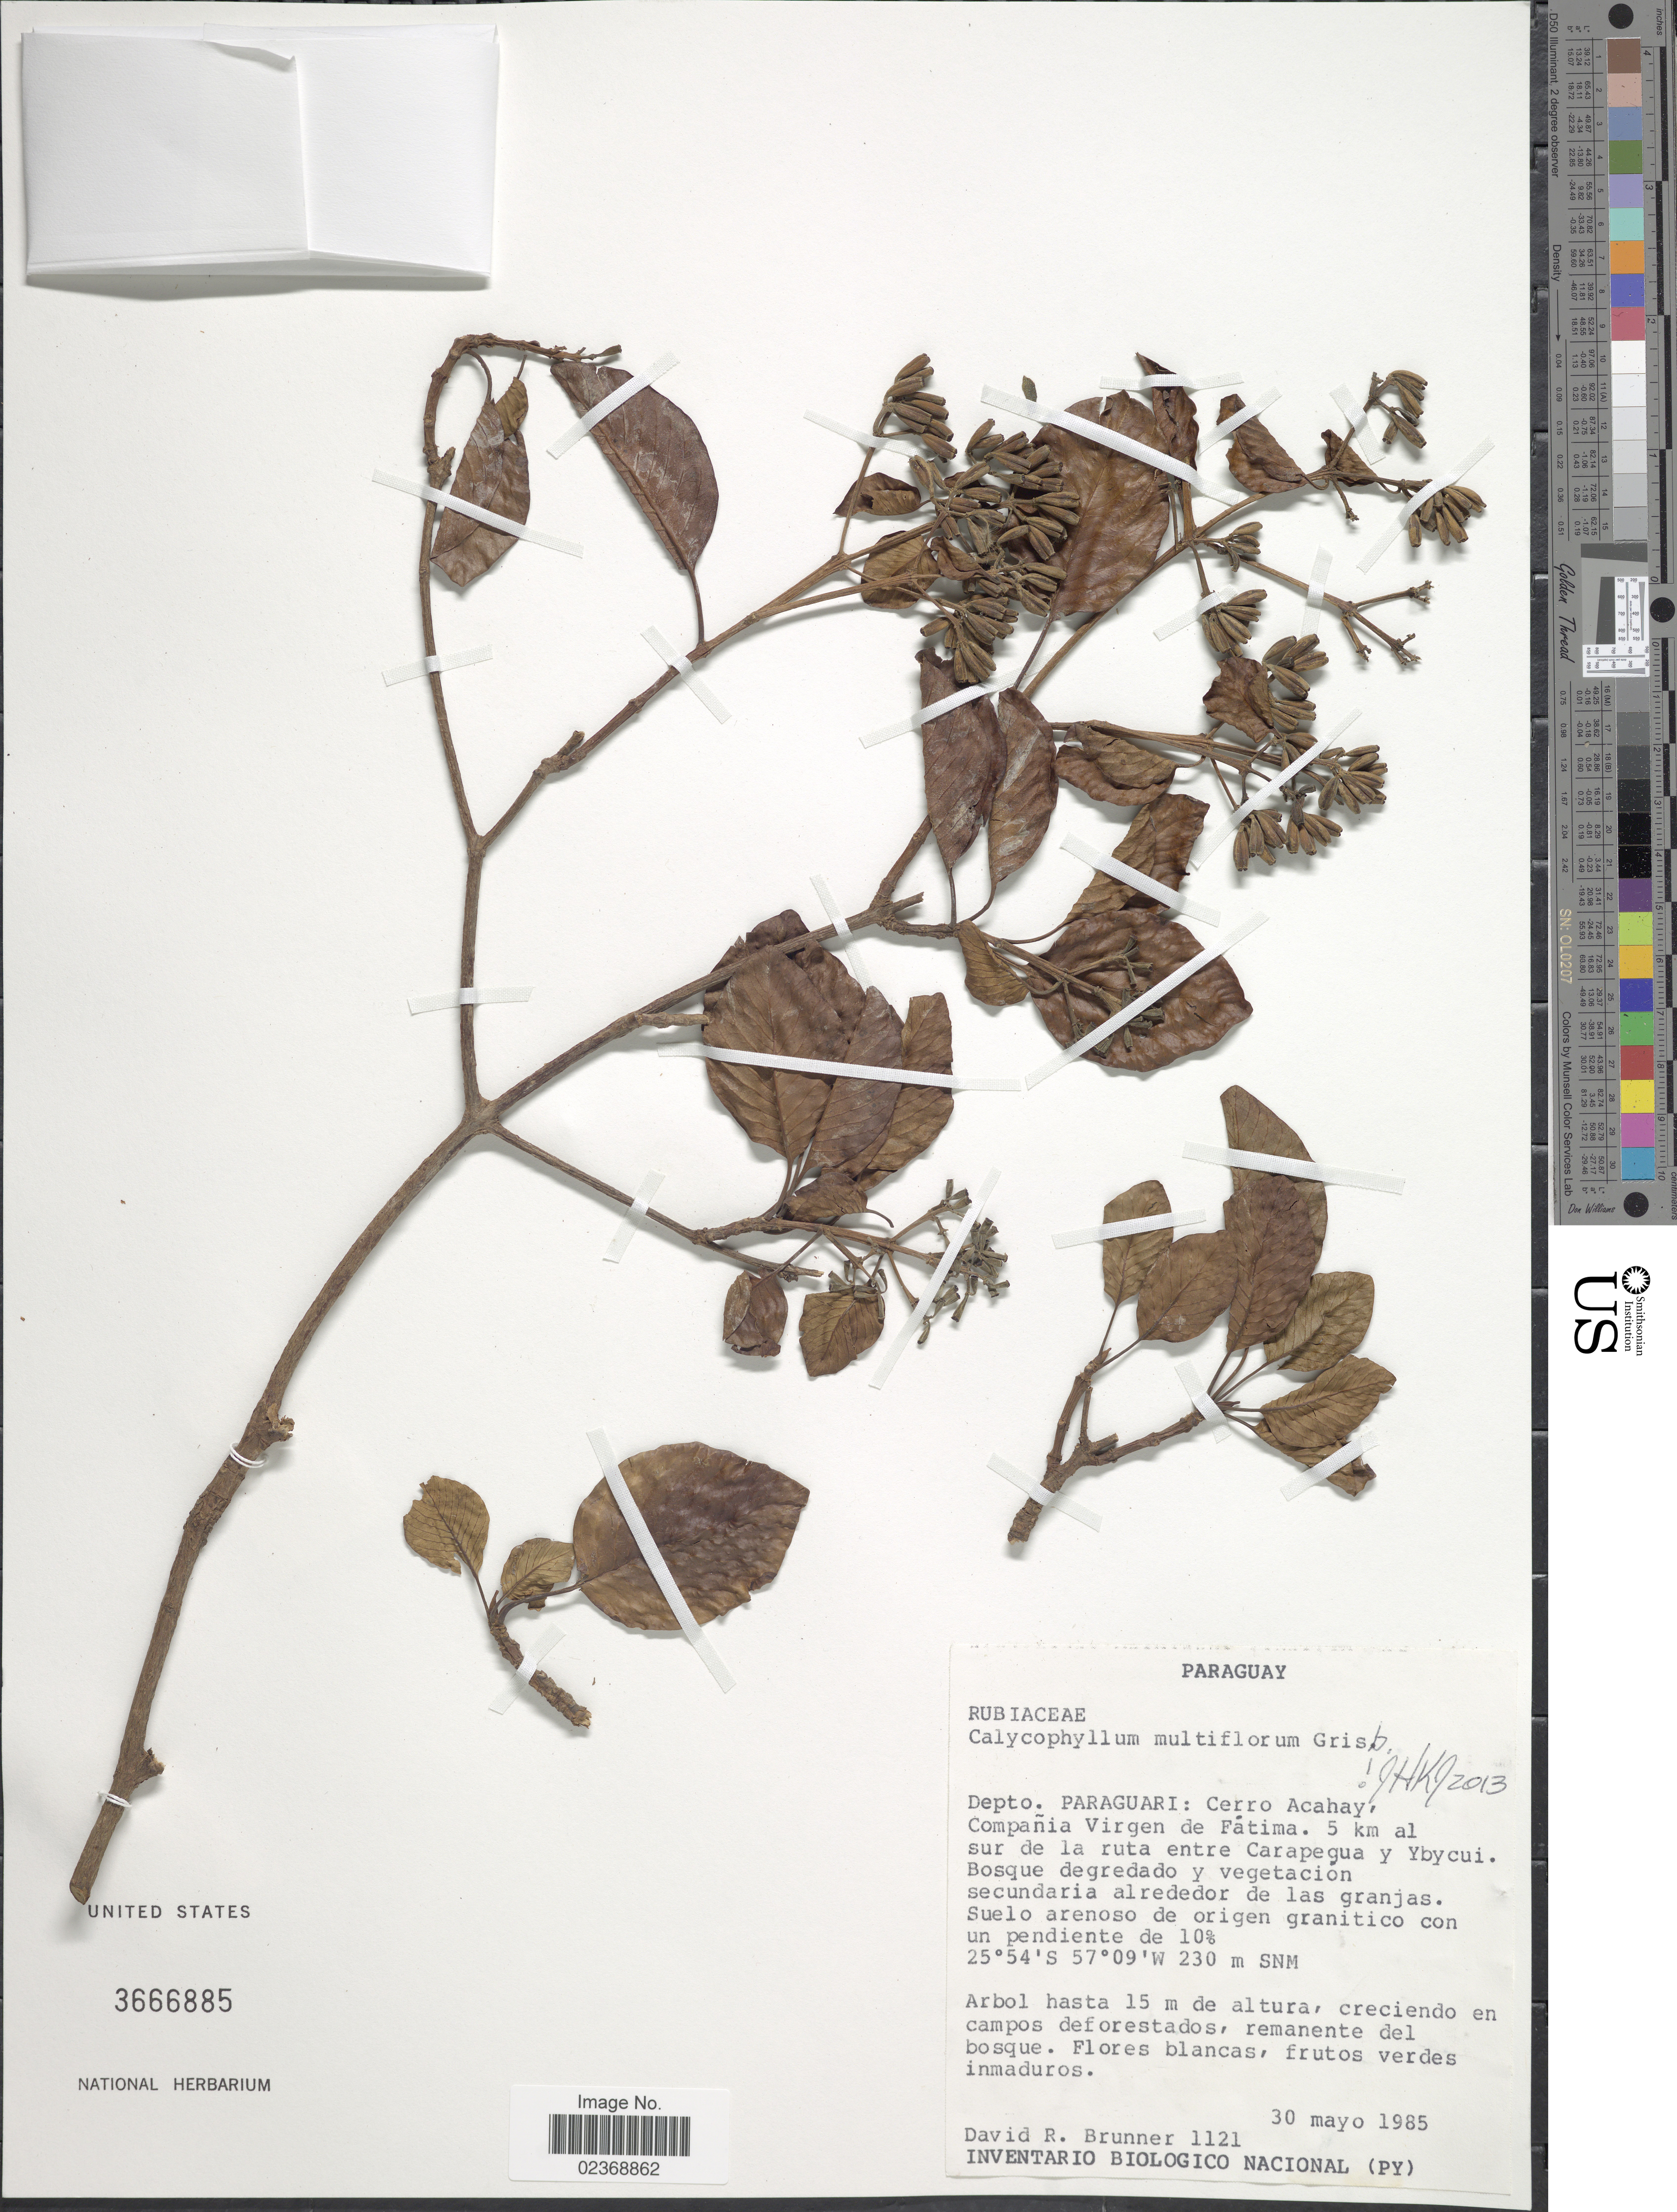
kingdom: Plantae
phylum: Tracheophyta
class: Magnoliopsida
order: Gentianales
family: Rubiaceae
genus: Calycophyllum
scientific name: Calycophyllum multiflorum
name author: Griseb.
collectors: D. R. Brunner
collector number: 1121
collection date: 1985-05-30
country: Paraguay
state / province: Paraguari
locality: Cerro Acahay, Compania Virgen de Fatima. 5 km al sur de la ruta entre Carapegua y Ybycui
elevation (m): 230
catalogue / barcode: US 3666885